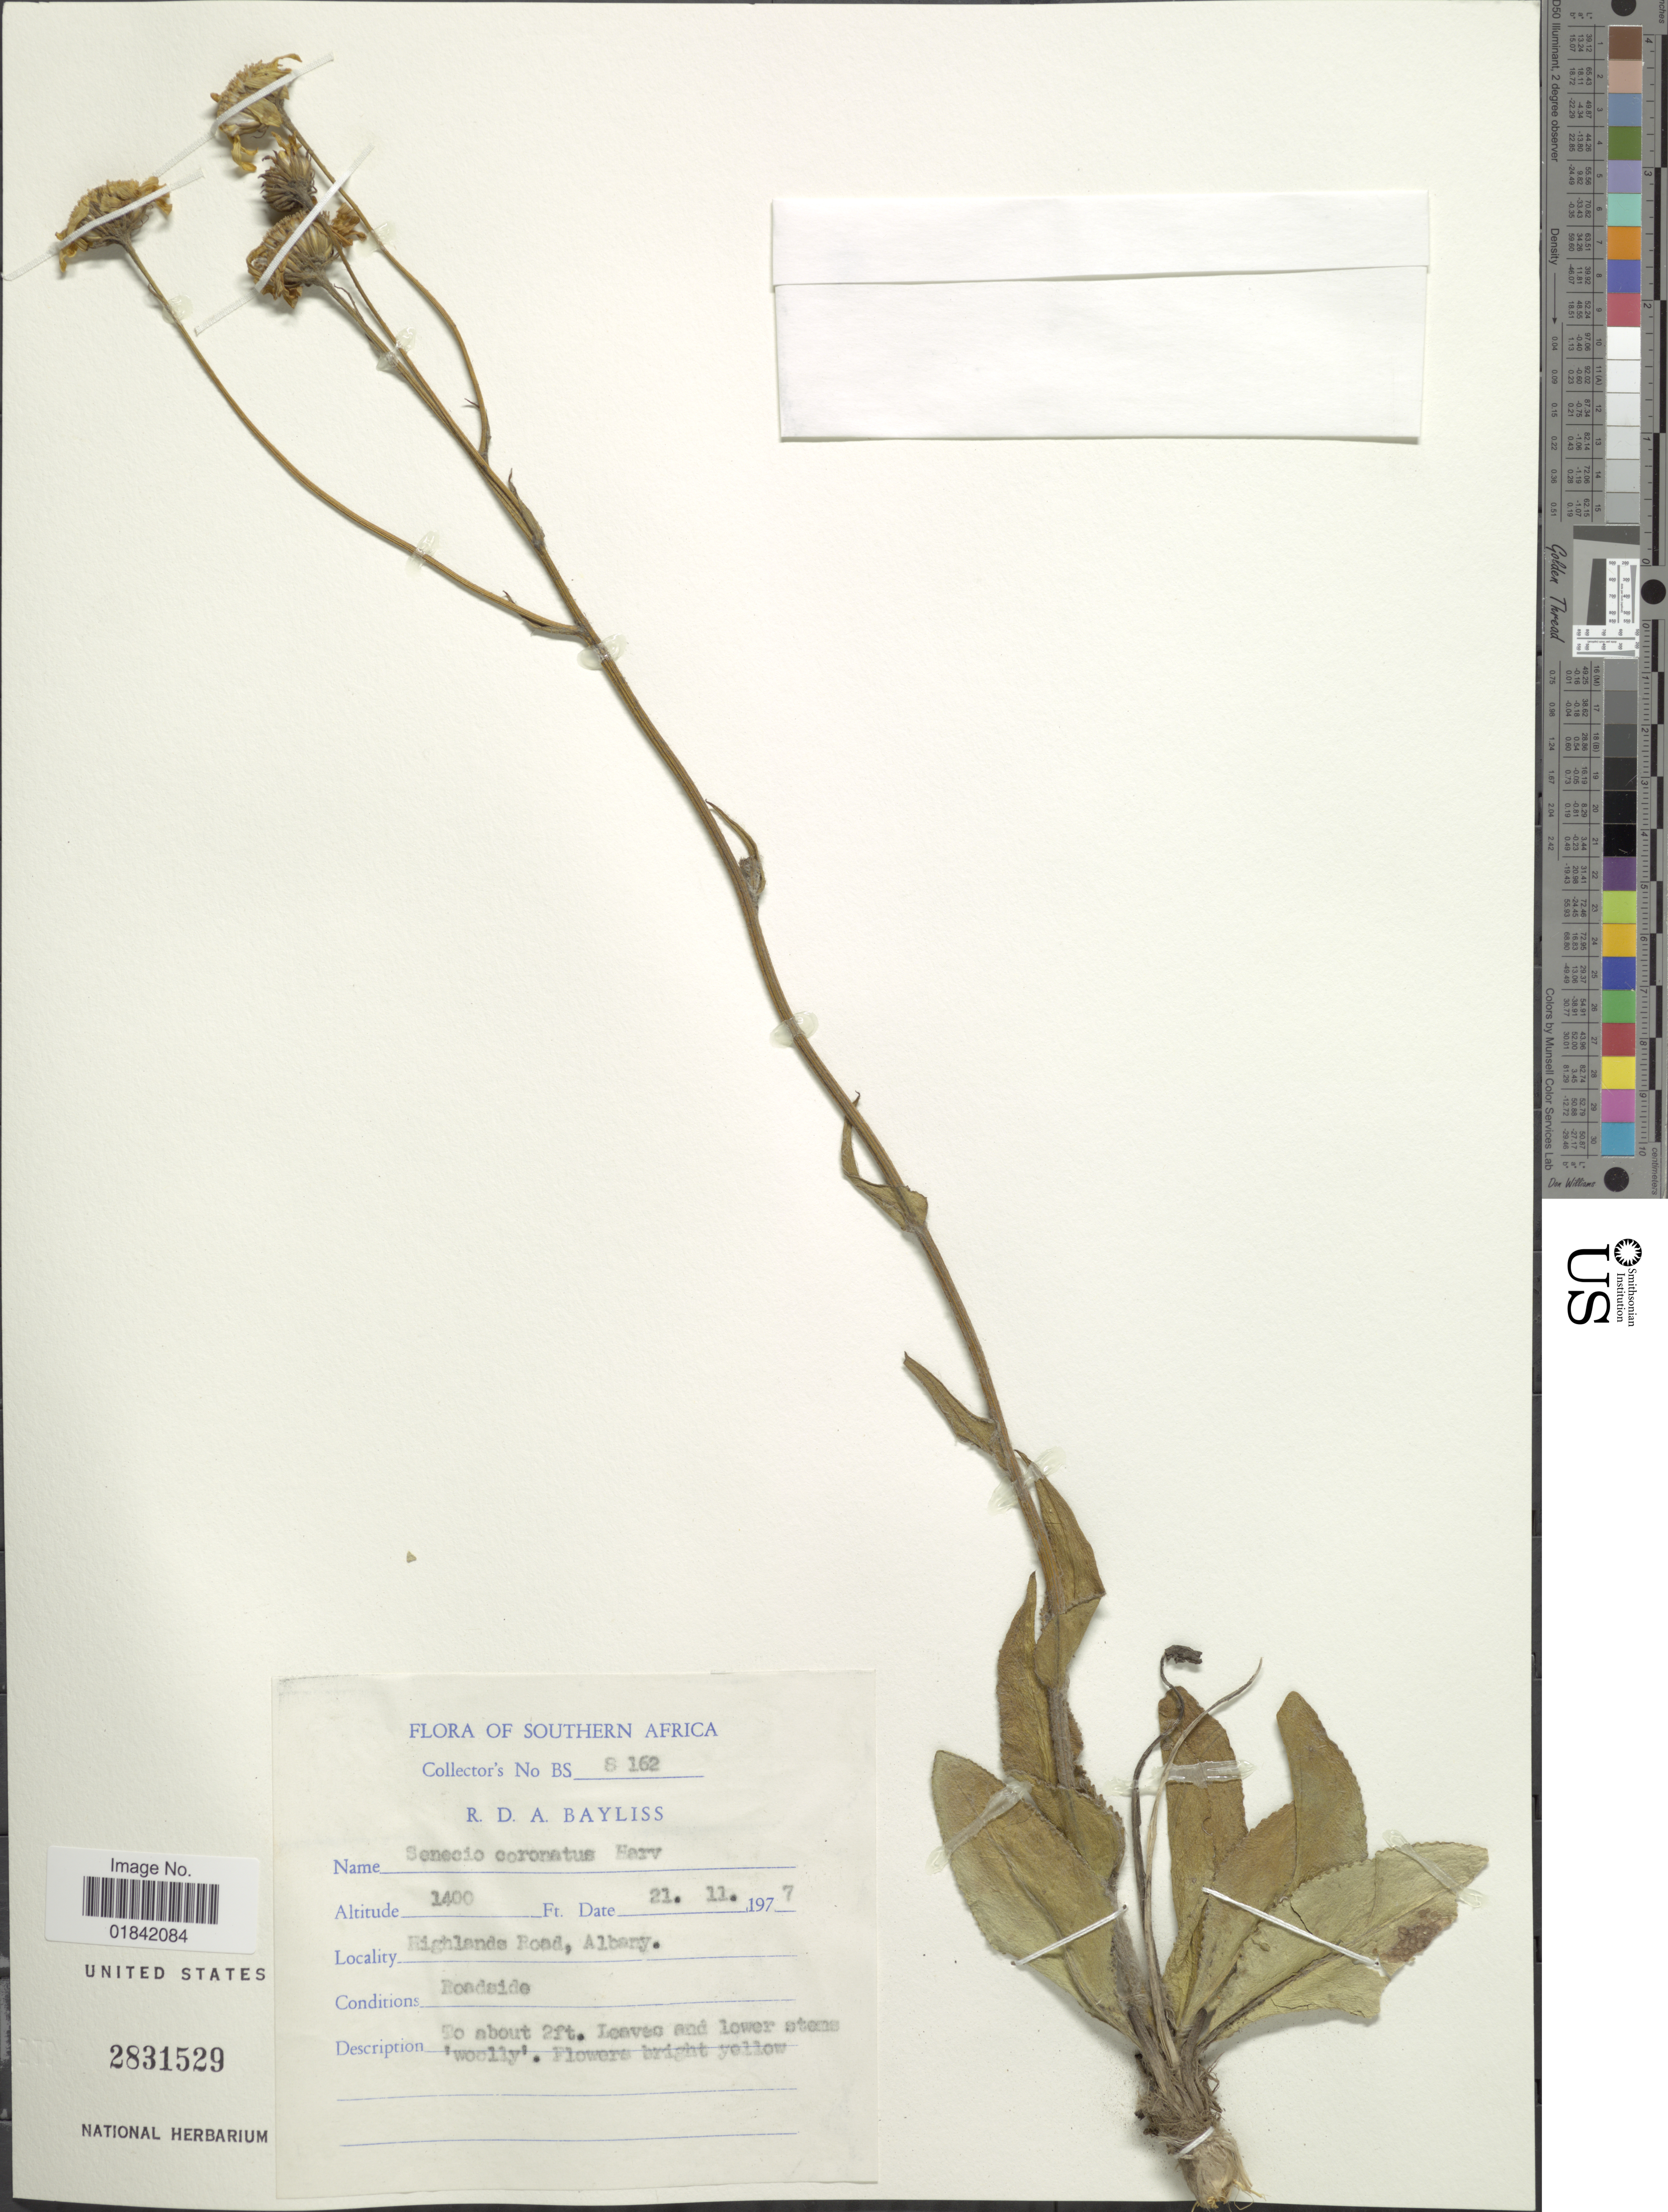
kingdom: Plantae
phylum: Tracheophyta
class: Magnoliopsida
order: Asterales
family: Asteraceae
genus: Senecio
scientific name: Senecio coronatus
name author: (Thunb.) Harv.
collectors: R. Bayliss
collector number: BS8162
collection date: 1977-11-21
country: South Africa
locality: Highlands Road, Albany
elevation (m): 427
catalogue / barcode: US 2831529